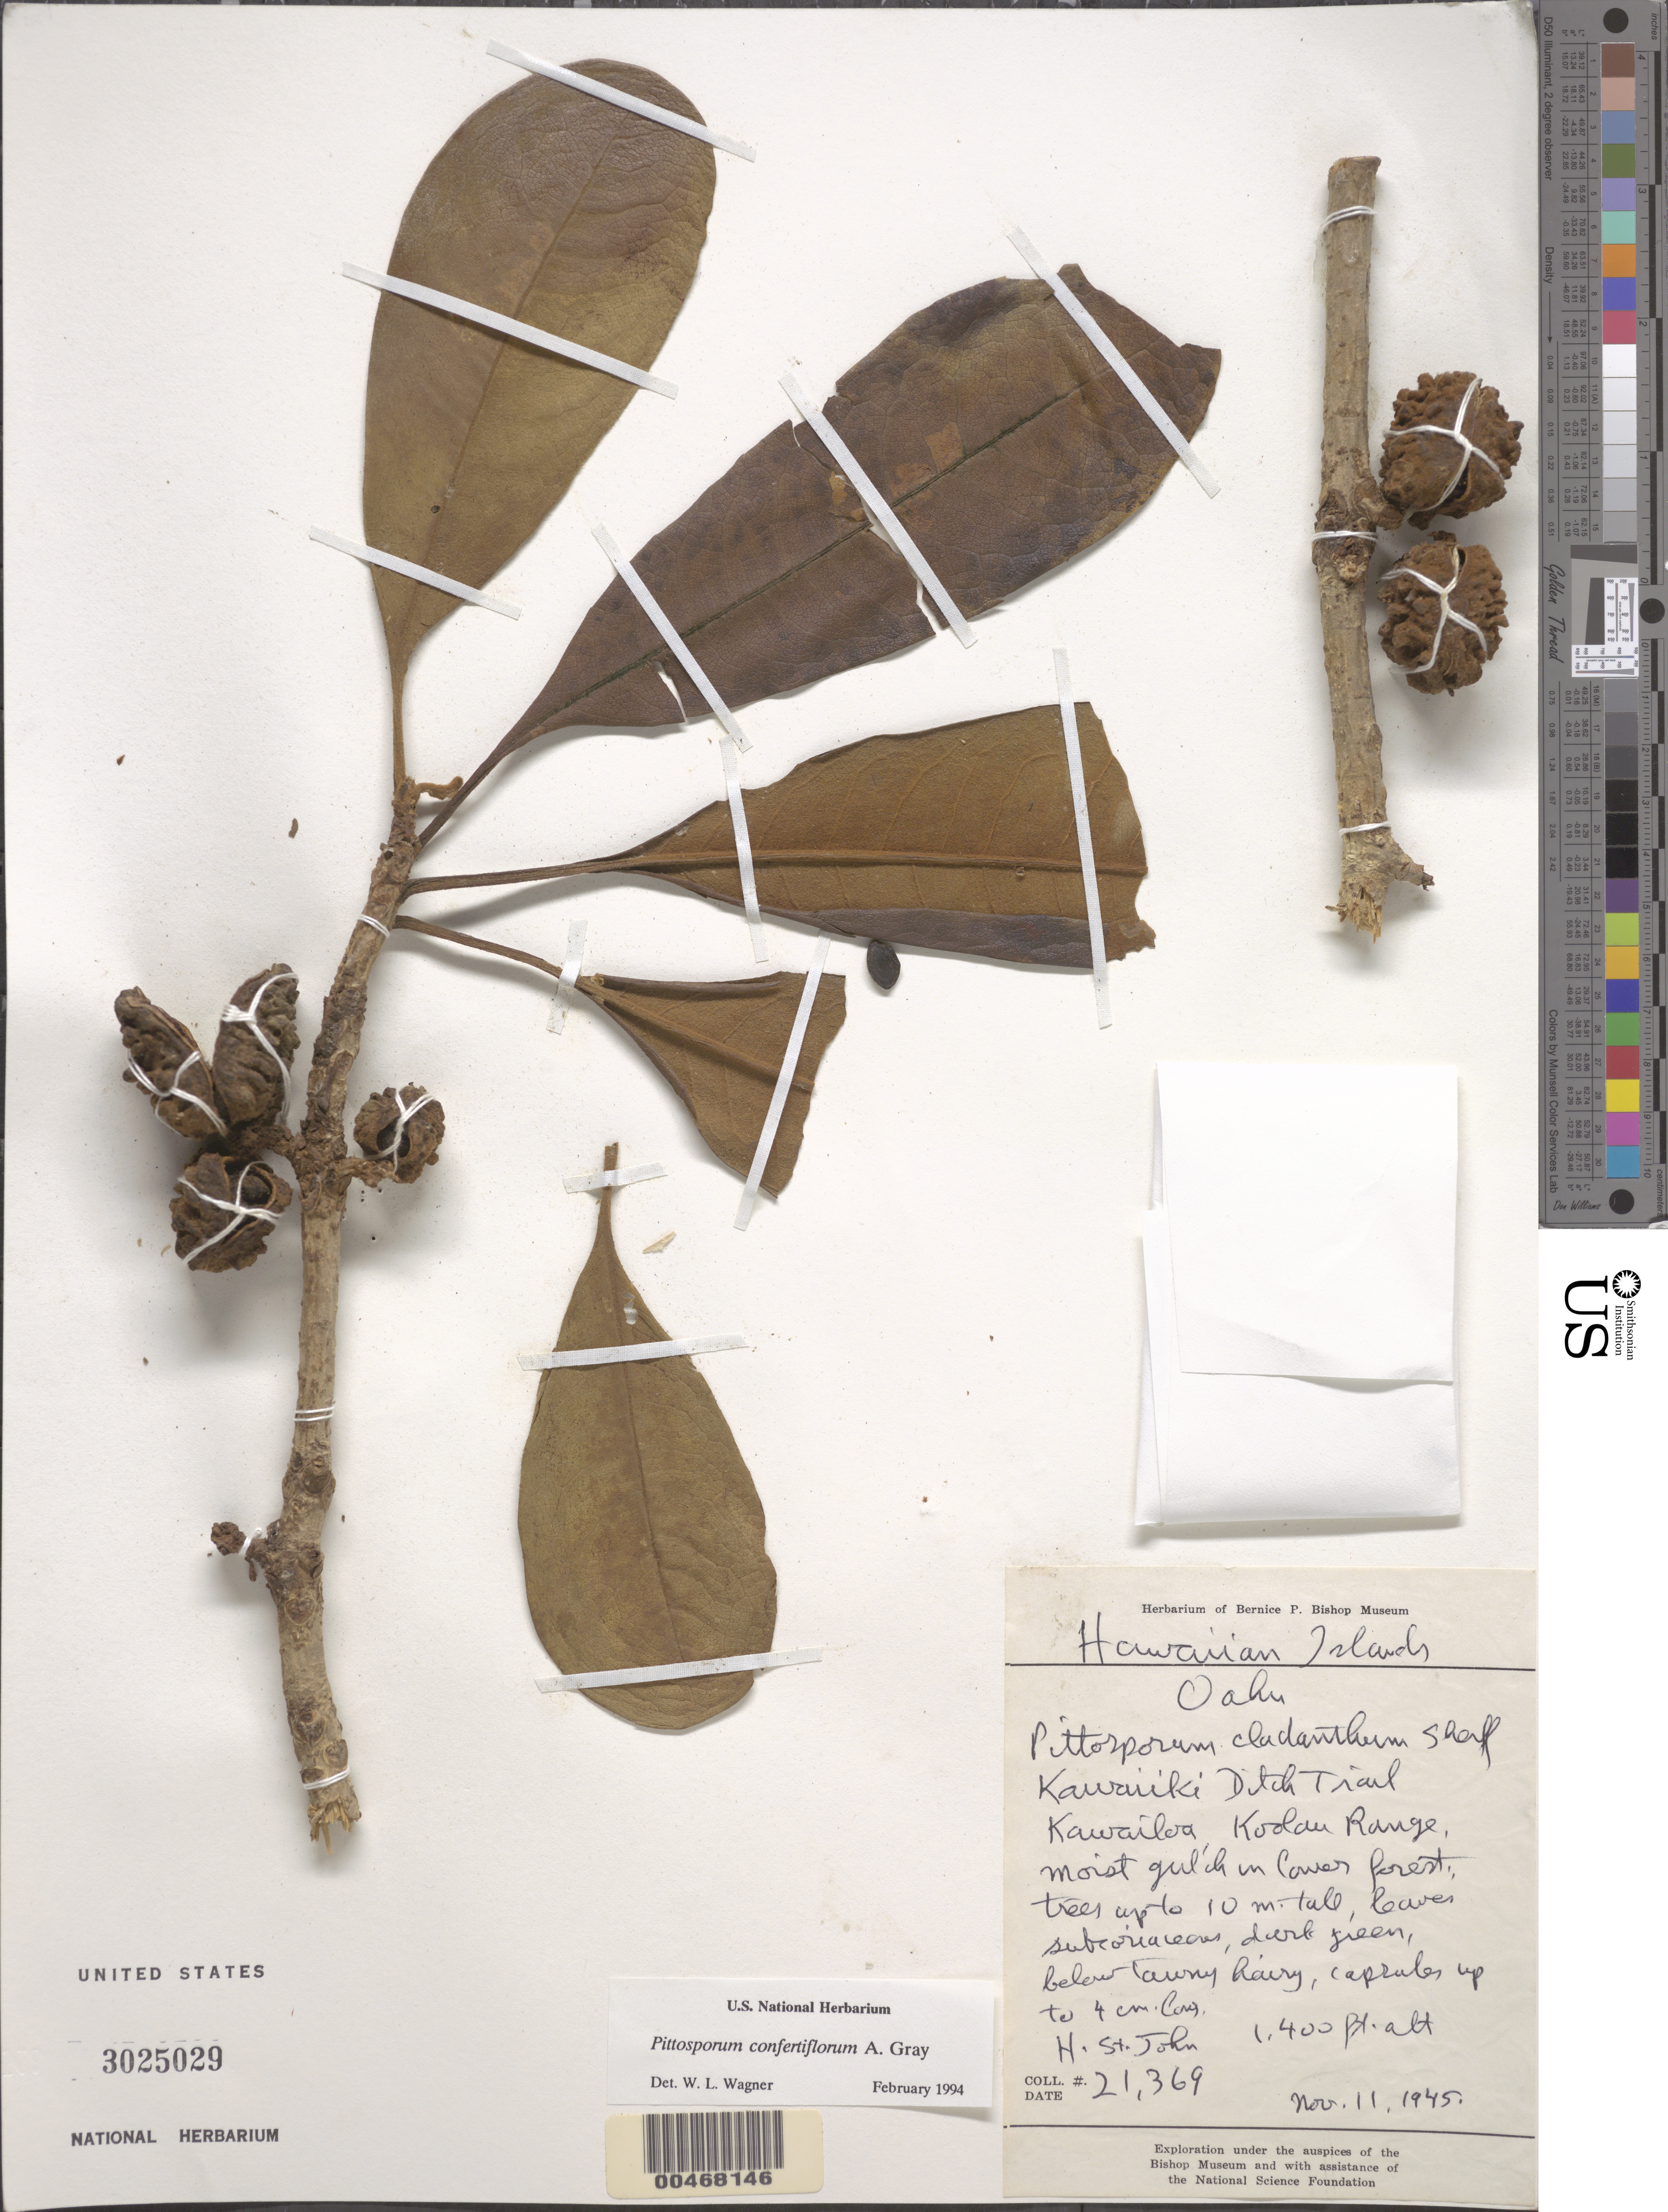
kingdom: Plantae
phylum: Tracheophyta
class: Magnoliopsida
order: Apiales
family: Pittosporaceae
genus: Pittosporum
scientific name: Pittosporum confertiflorum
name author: A. Gray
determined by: Wagner, W. L., (BOT), Smithsonian Institution - National Museum of Natural History (UNITED STATES)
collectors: H. St. John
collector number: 21369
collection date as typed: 11 Nov 1945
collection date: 1945-11-11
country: United States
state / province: Hawaii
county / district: Honolulu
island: Oahu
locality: Kawaiiki Ditch Trail, Kawailoa, Koolau Range.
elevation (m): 427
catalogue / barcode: US 3025029